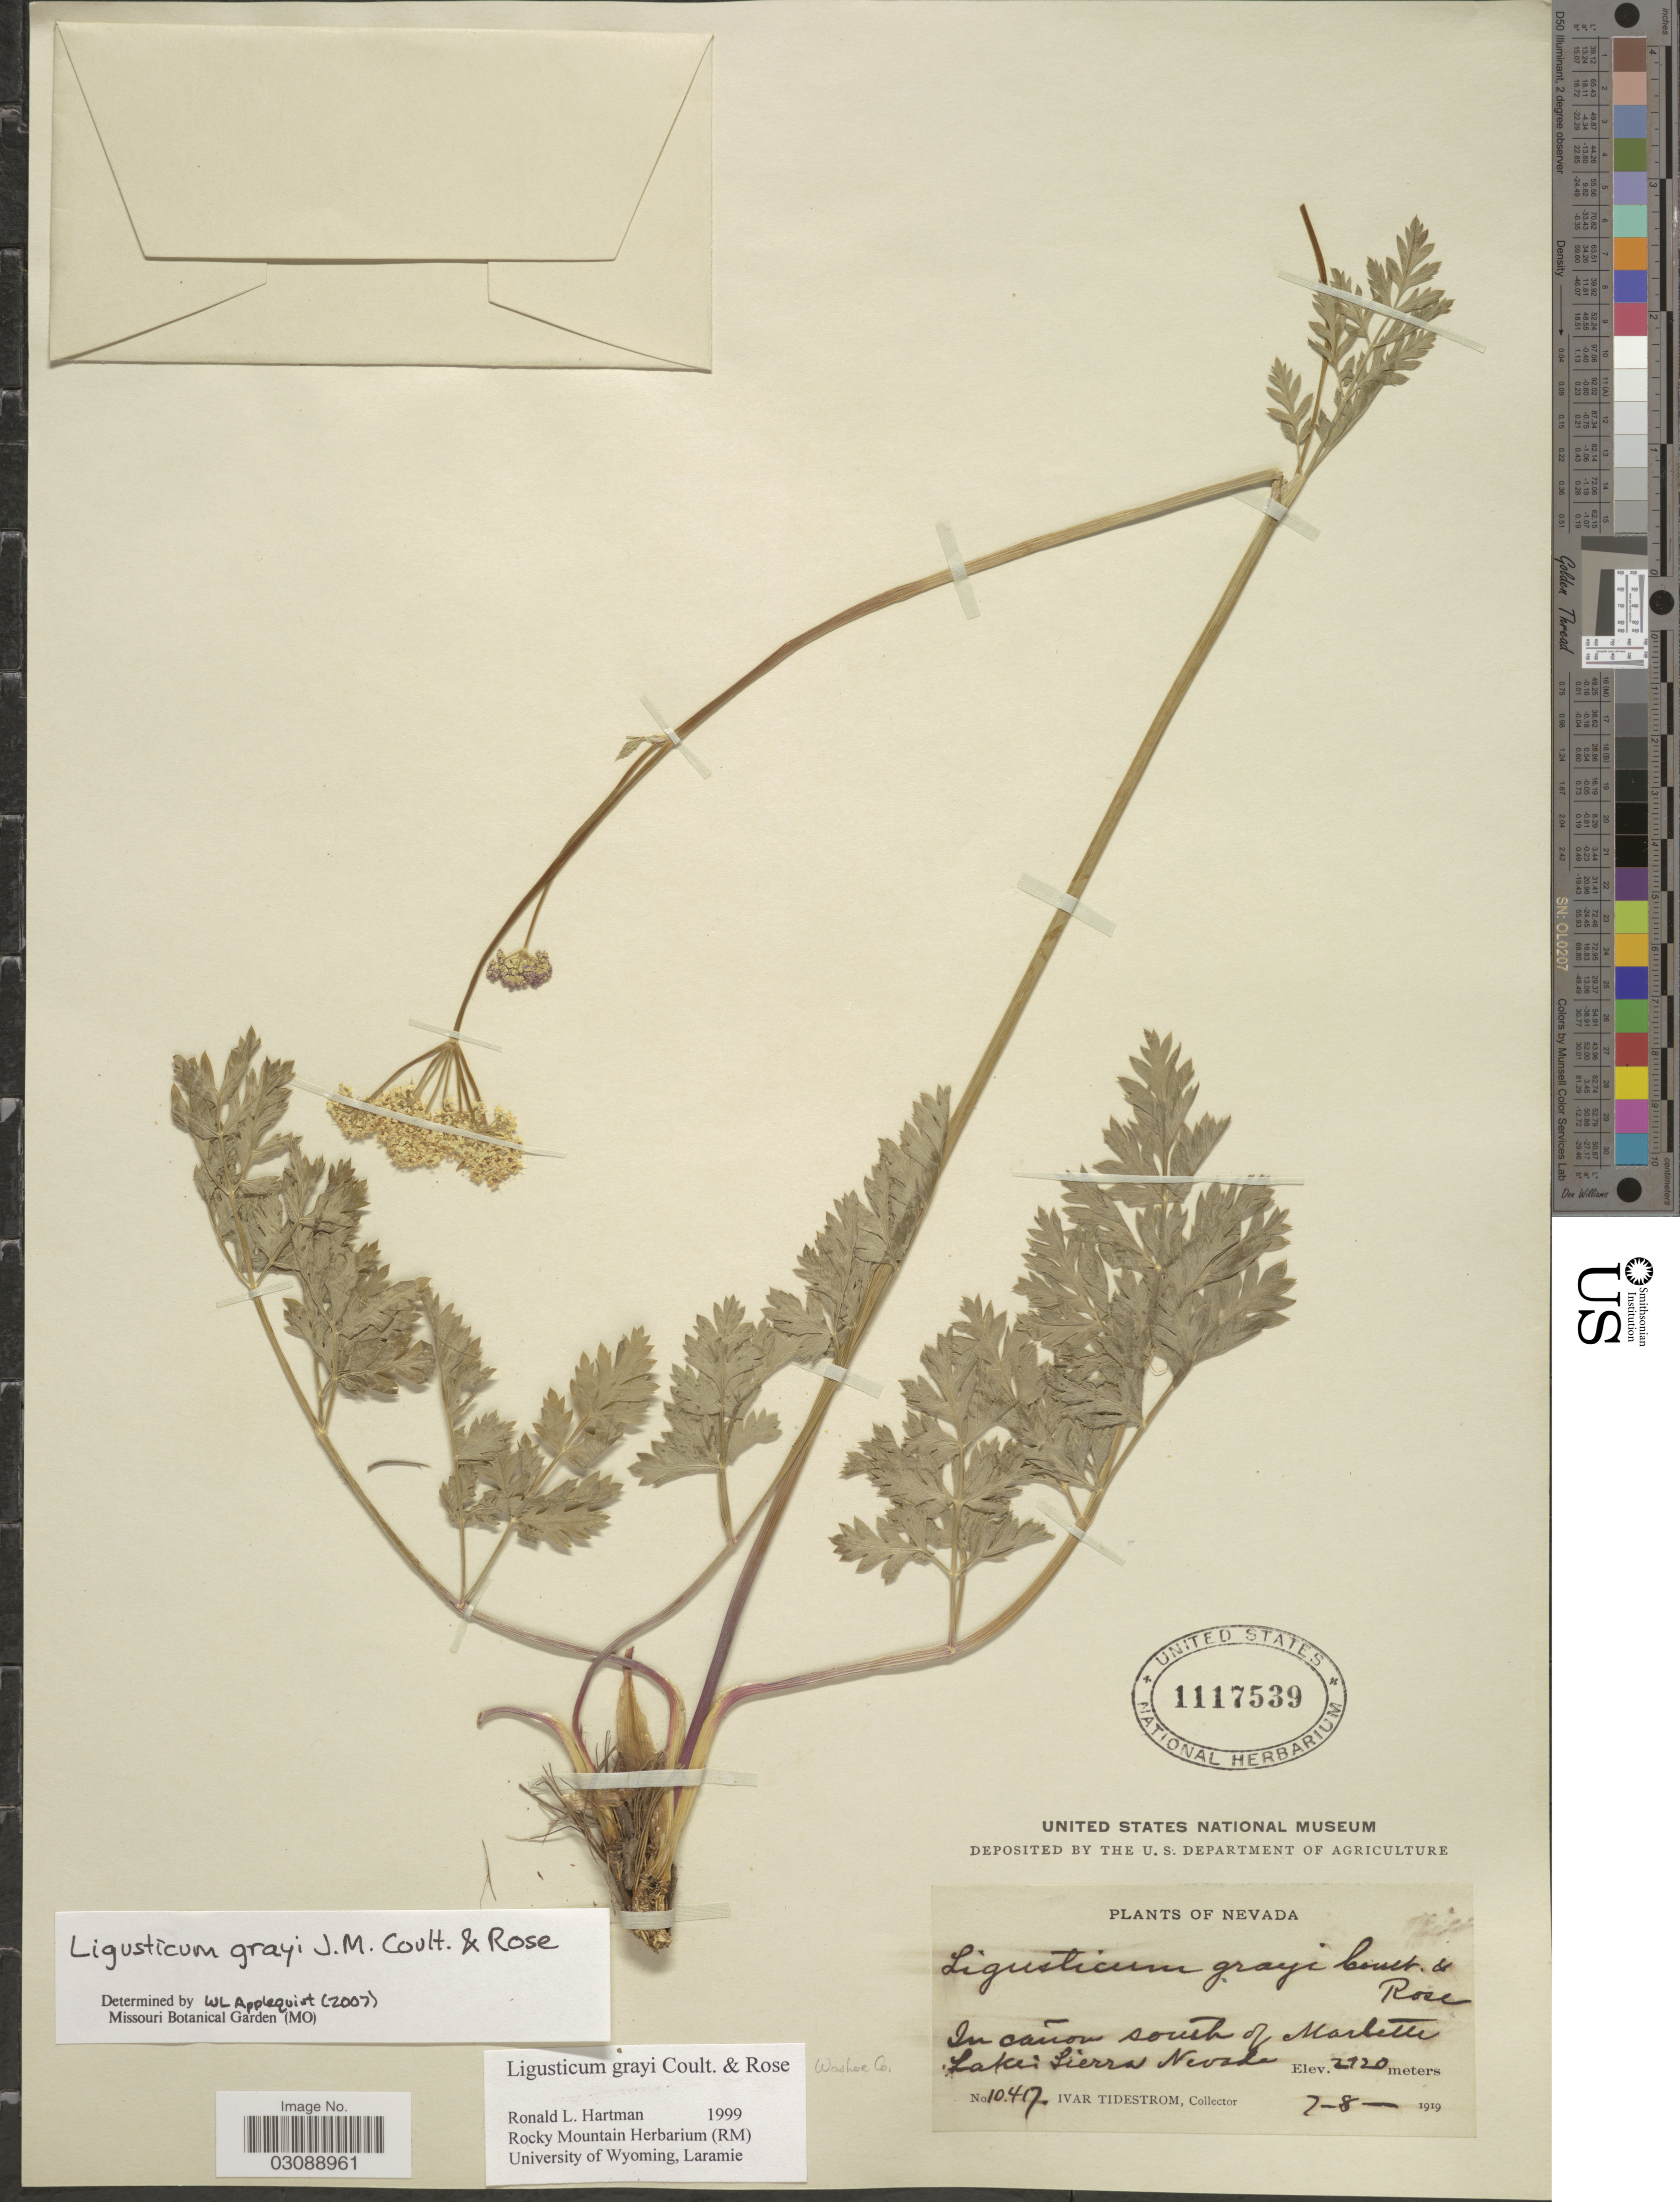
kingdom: Plantae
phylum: Tracheophyta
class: Magnoliopsida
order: Apiales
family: Apiaceae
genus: Ligusticum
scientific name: Ligusticum grayi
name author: J.M. Coult. & Rose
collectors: I. F. Tidestrom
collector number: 10417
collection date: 1919-07-08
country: United States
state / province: Nevada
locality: In cañon south of Marlette Lake. Sierra Nevada. Washoe Co.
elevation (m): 2920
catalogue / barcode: US 1117539